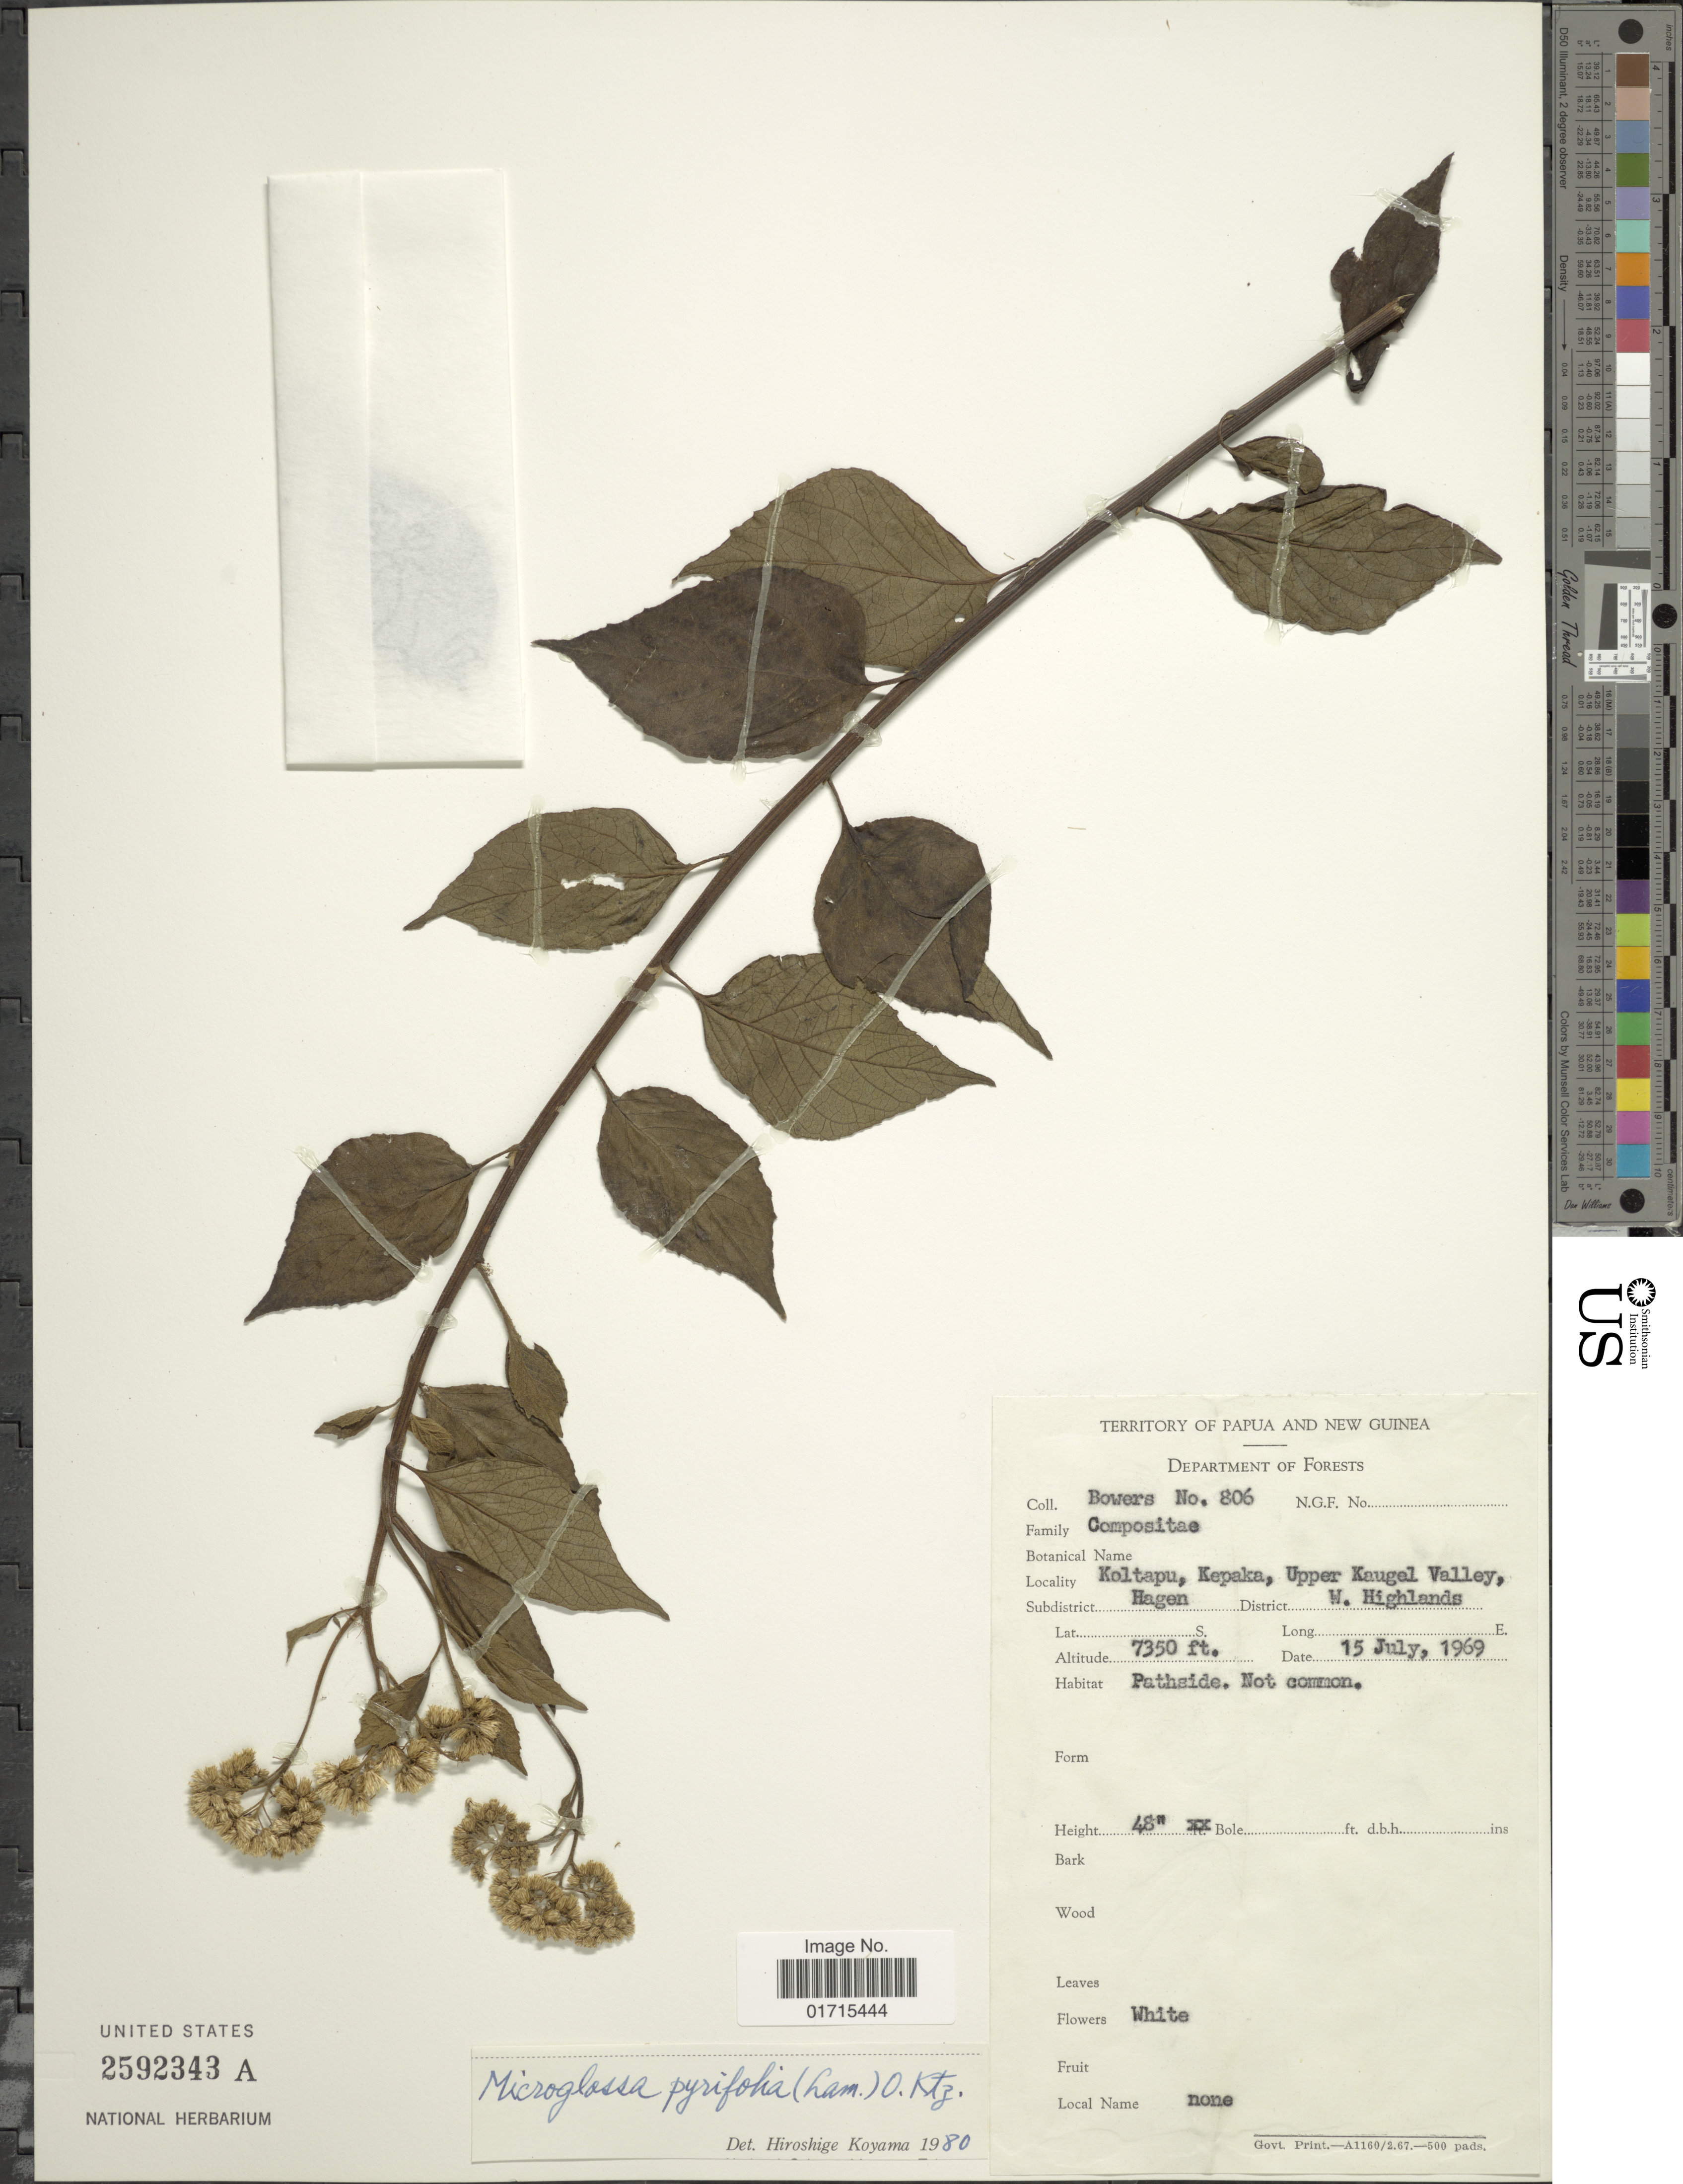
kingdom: Plantae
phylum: Tracheophyta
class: Magnoliopsida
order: Asterales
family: Asteraceae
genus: Microglossa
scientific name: Microglossa pyrifolia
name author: (Lam.) Kuntze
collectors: -. Bowers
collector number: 806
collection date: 1969-07-15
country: Papua New Guinea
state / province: Western Highlands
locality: Koltapu, Kepaka, upper Kaugel Valley, Subdistrict Hagen. District W. Highlands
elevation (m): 2240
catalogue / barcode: US 2592343A